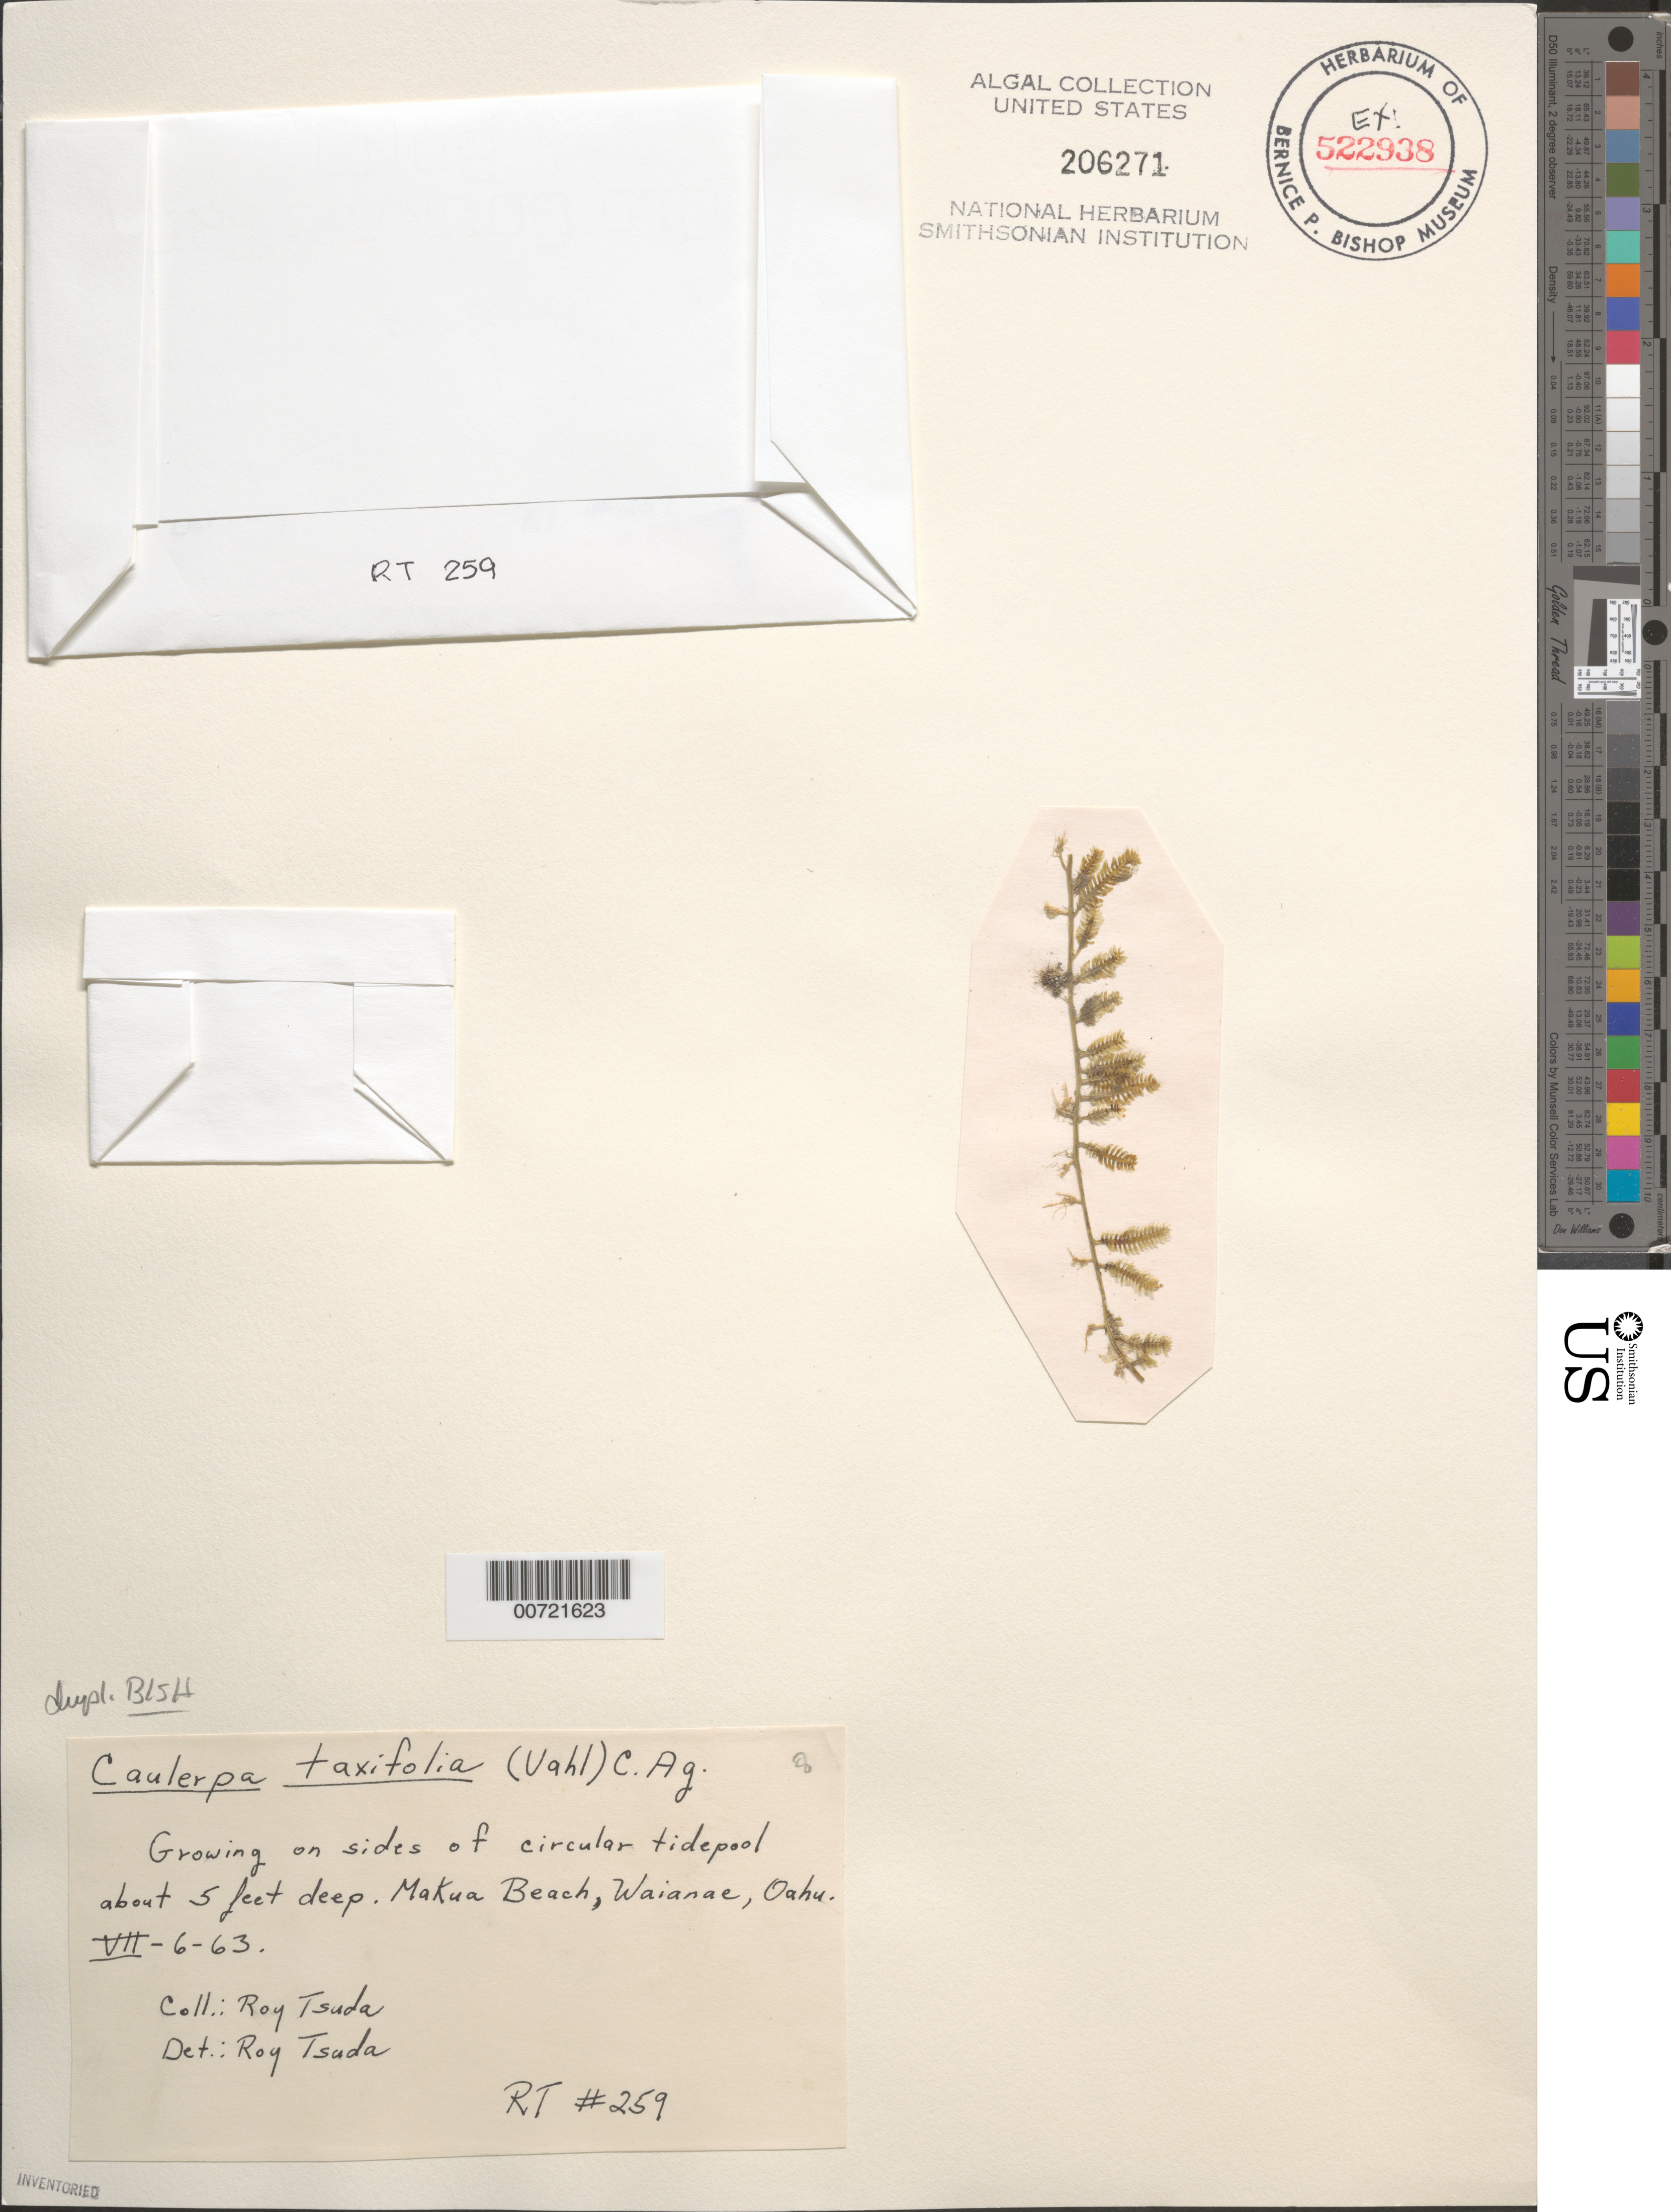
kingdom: Plantae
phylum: Chlorophyta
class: Ulvophyceae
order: Bryopsidales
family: Caulerpaceae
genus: Caulerpa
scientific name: Caulerpa taxifolia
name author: (M. Vahl) C. Agardh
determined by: Tsuda, R. T.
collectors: R. Tsuda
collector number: RT 259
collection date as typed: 06 Jul 1963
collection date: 1963-07-06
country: United States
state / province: Hawaii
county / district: Honolulu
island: Oahu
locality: Waianae, Makua Beach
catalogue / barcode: US 206271